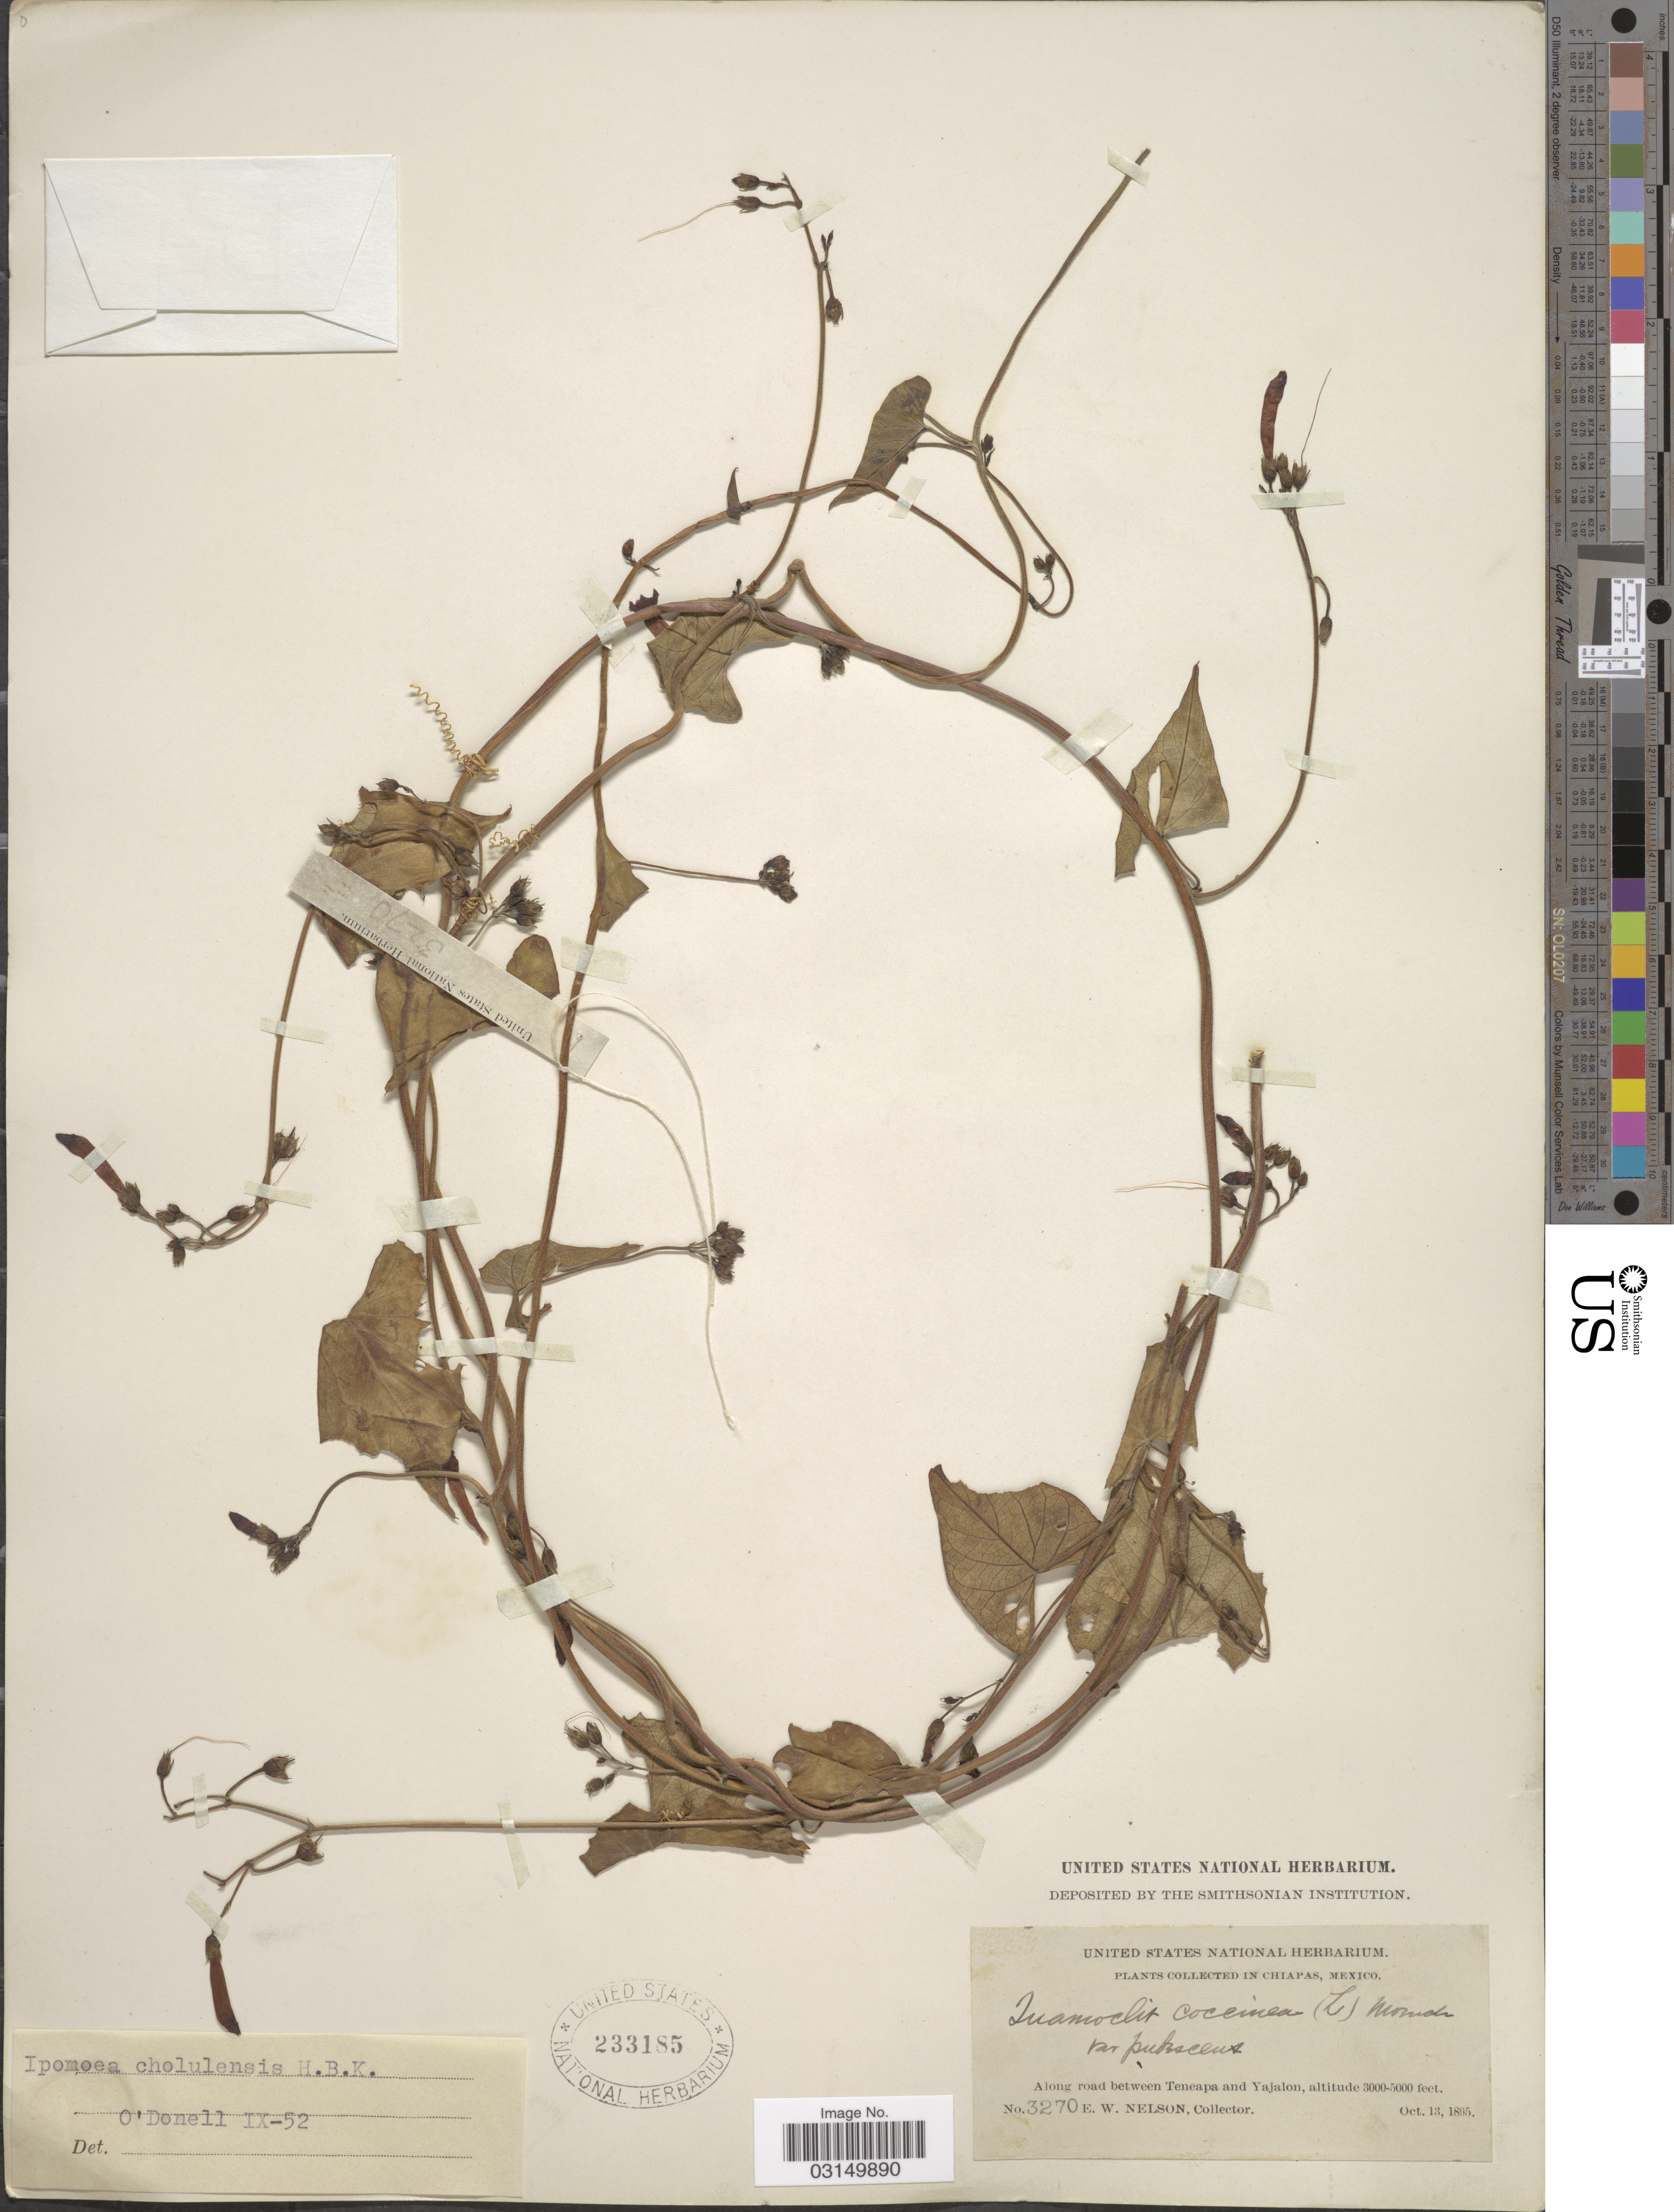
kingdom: Plantae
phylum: Tracheophyta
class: Magnoliopsida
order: Solanales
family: Convolvulaceae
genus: Ipomoea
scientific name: Ipomoea cholulensis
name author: Kunth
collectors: E. W. Nelson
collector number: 3270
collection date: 1895-10-13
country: Mexico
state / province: Chiapas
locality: In Chiapas, Along road between Teneapa and Yajalon.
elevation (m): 914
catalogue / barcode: US 233185